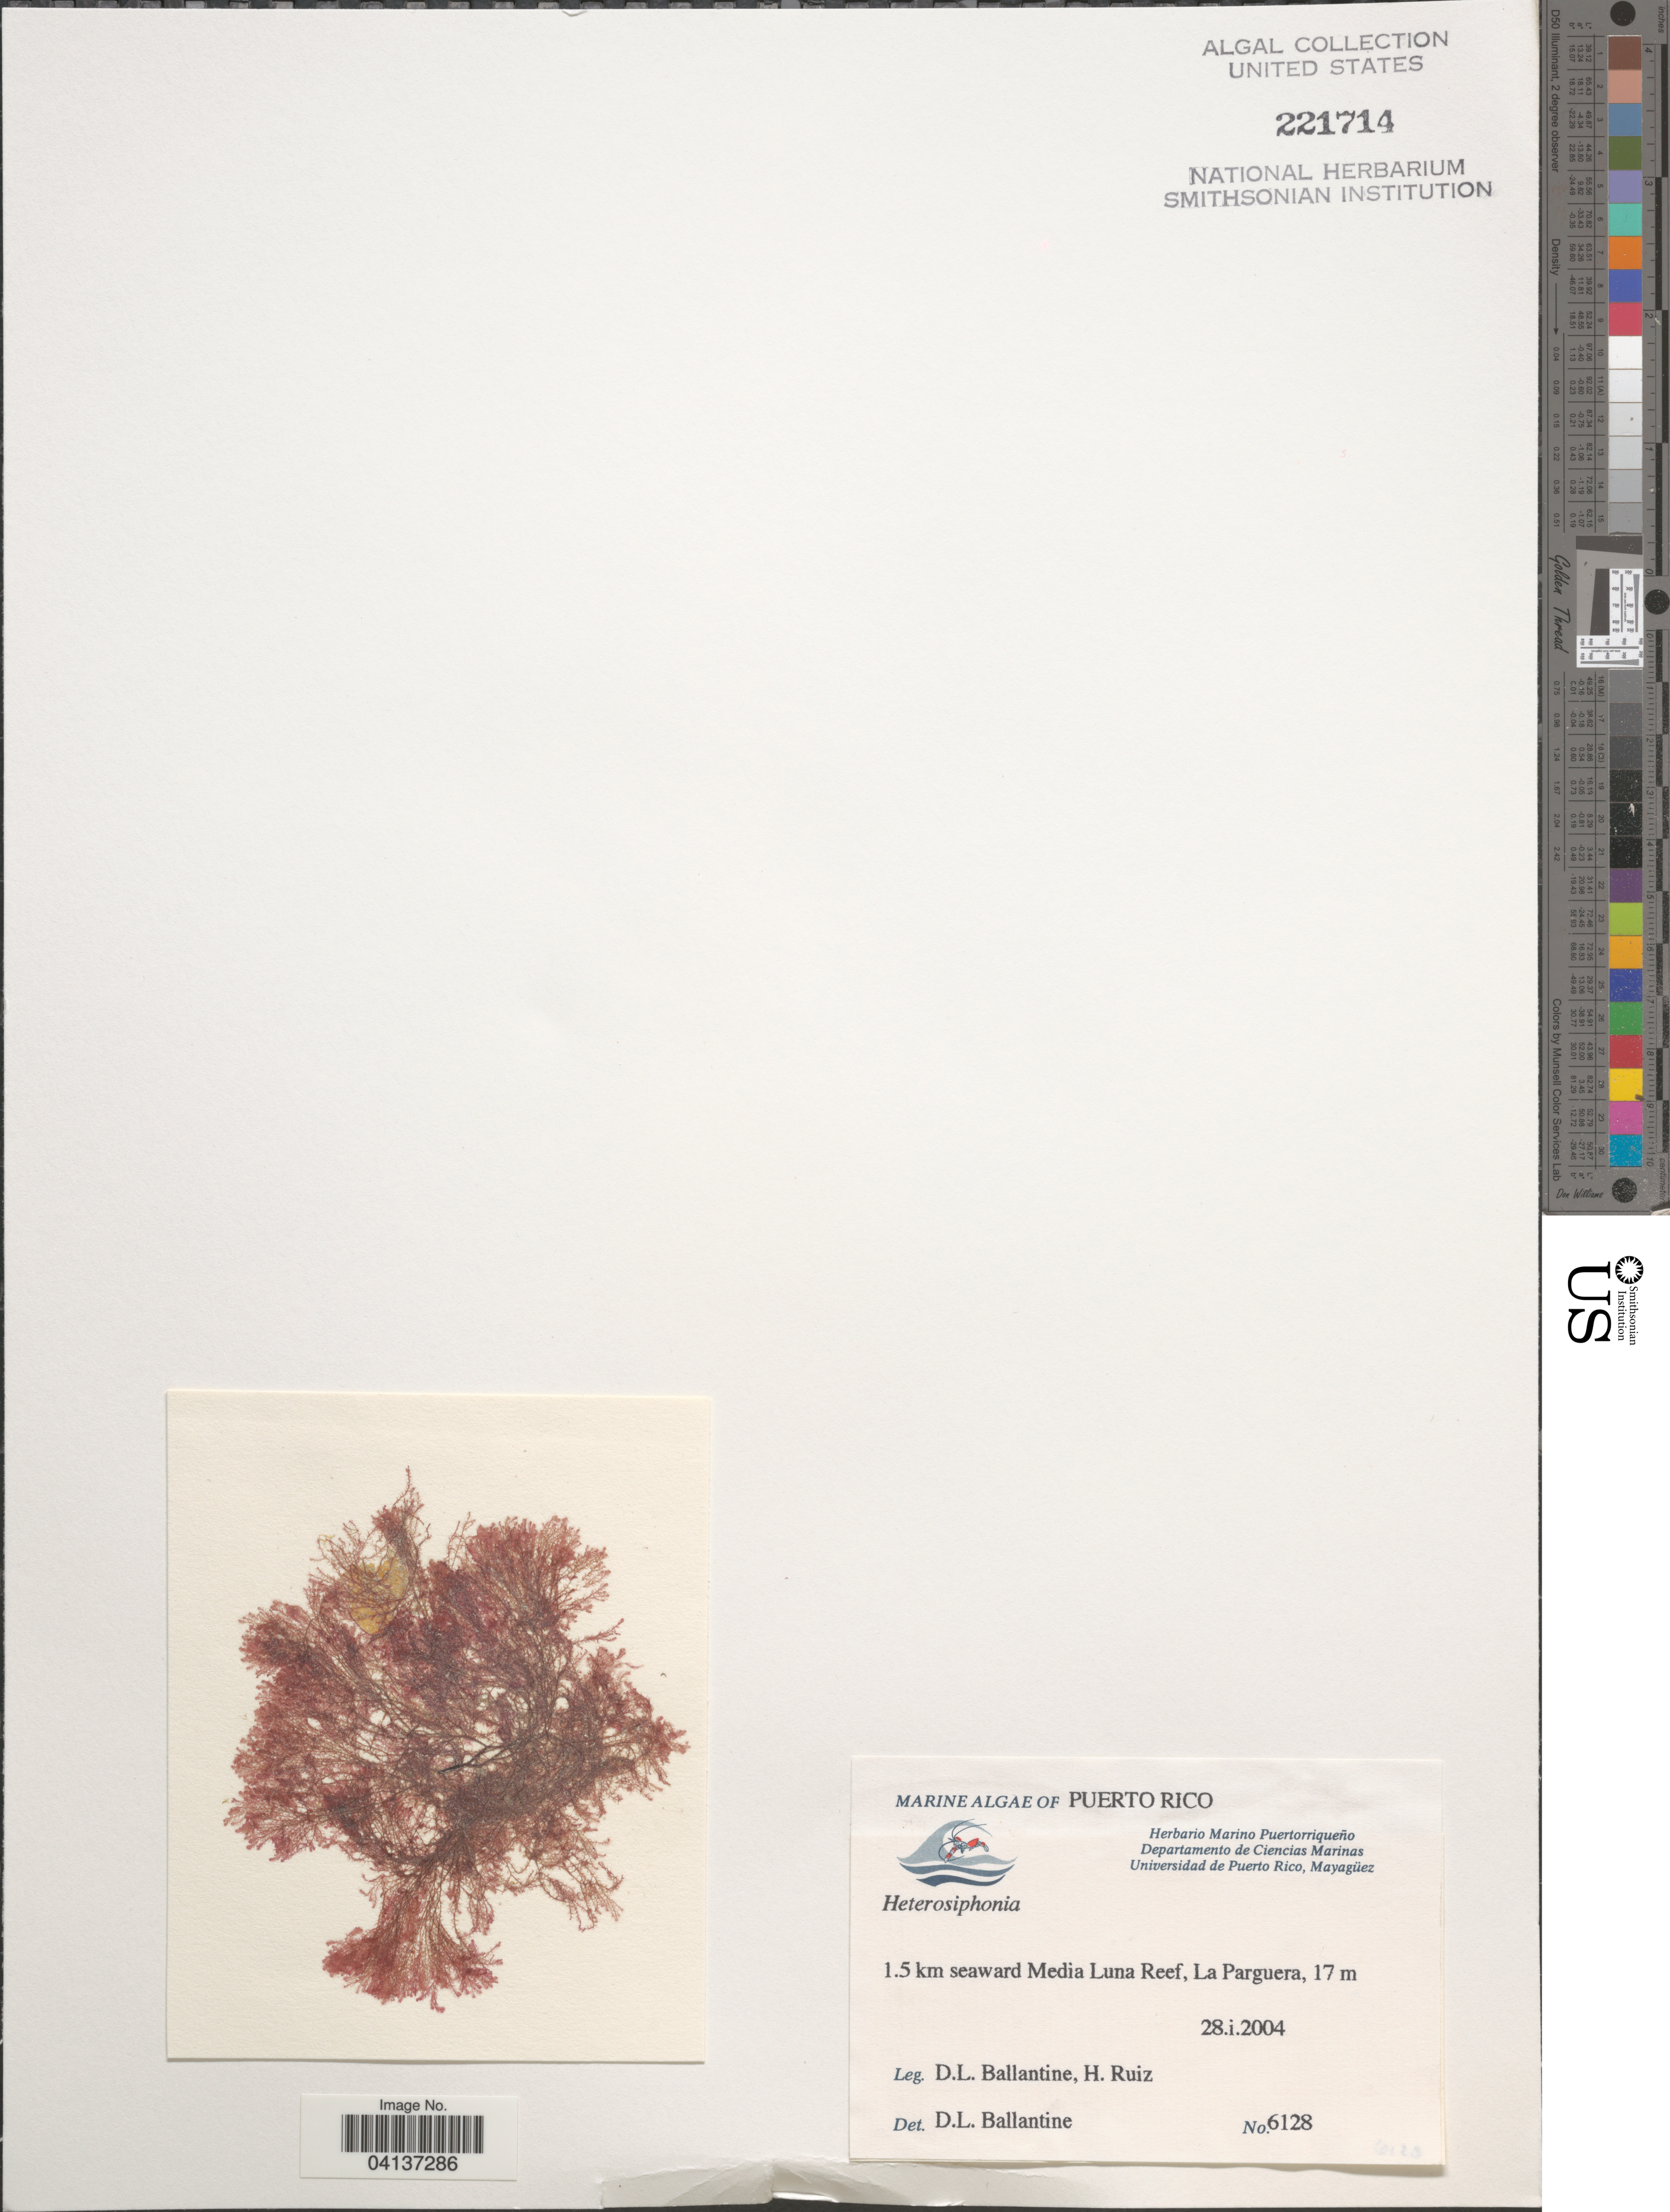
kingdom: Plantae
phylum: Rhodophyta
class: Florideophyceae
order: Ceramiales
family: Dasyaceae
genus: Heterosiphonia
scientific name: Heterosiphonia sp.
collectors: D.L. Ballantine & H. Ruiz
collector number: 6128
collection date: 2004-01-28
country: Puerto Rico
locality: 1.5 km seaward Media Luna Reef, La Parguera.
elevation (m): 17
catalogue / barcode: US 221714